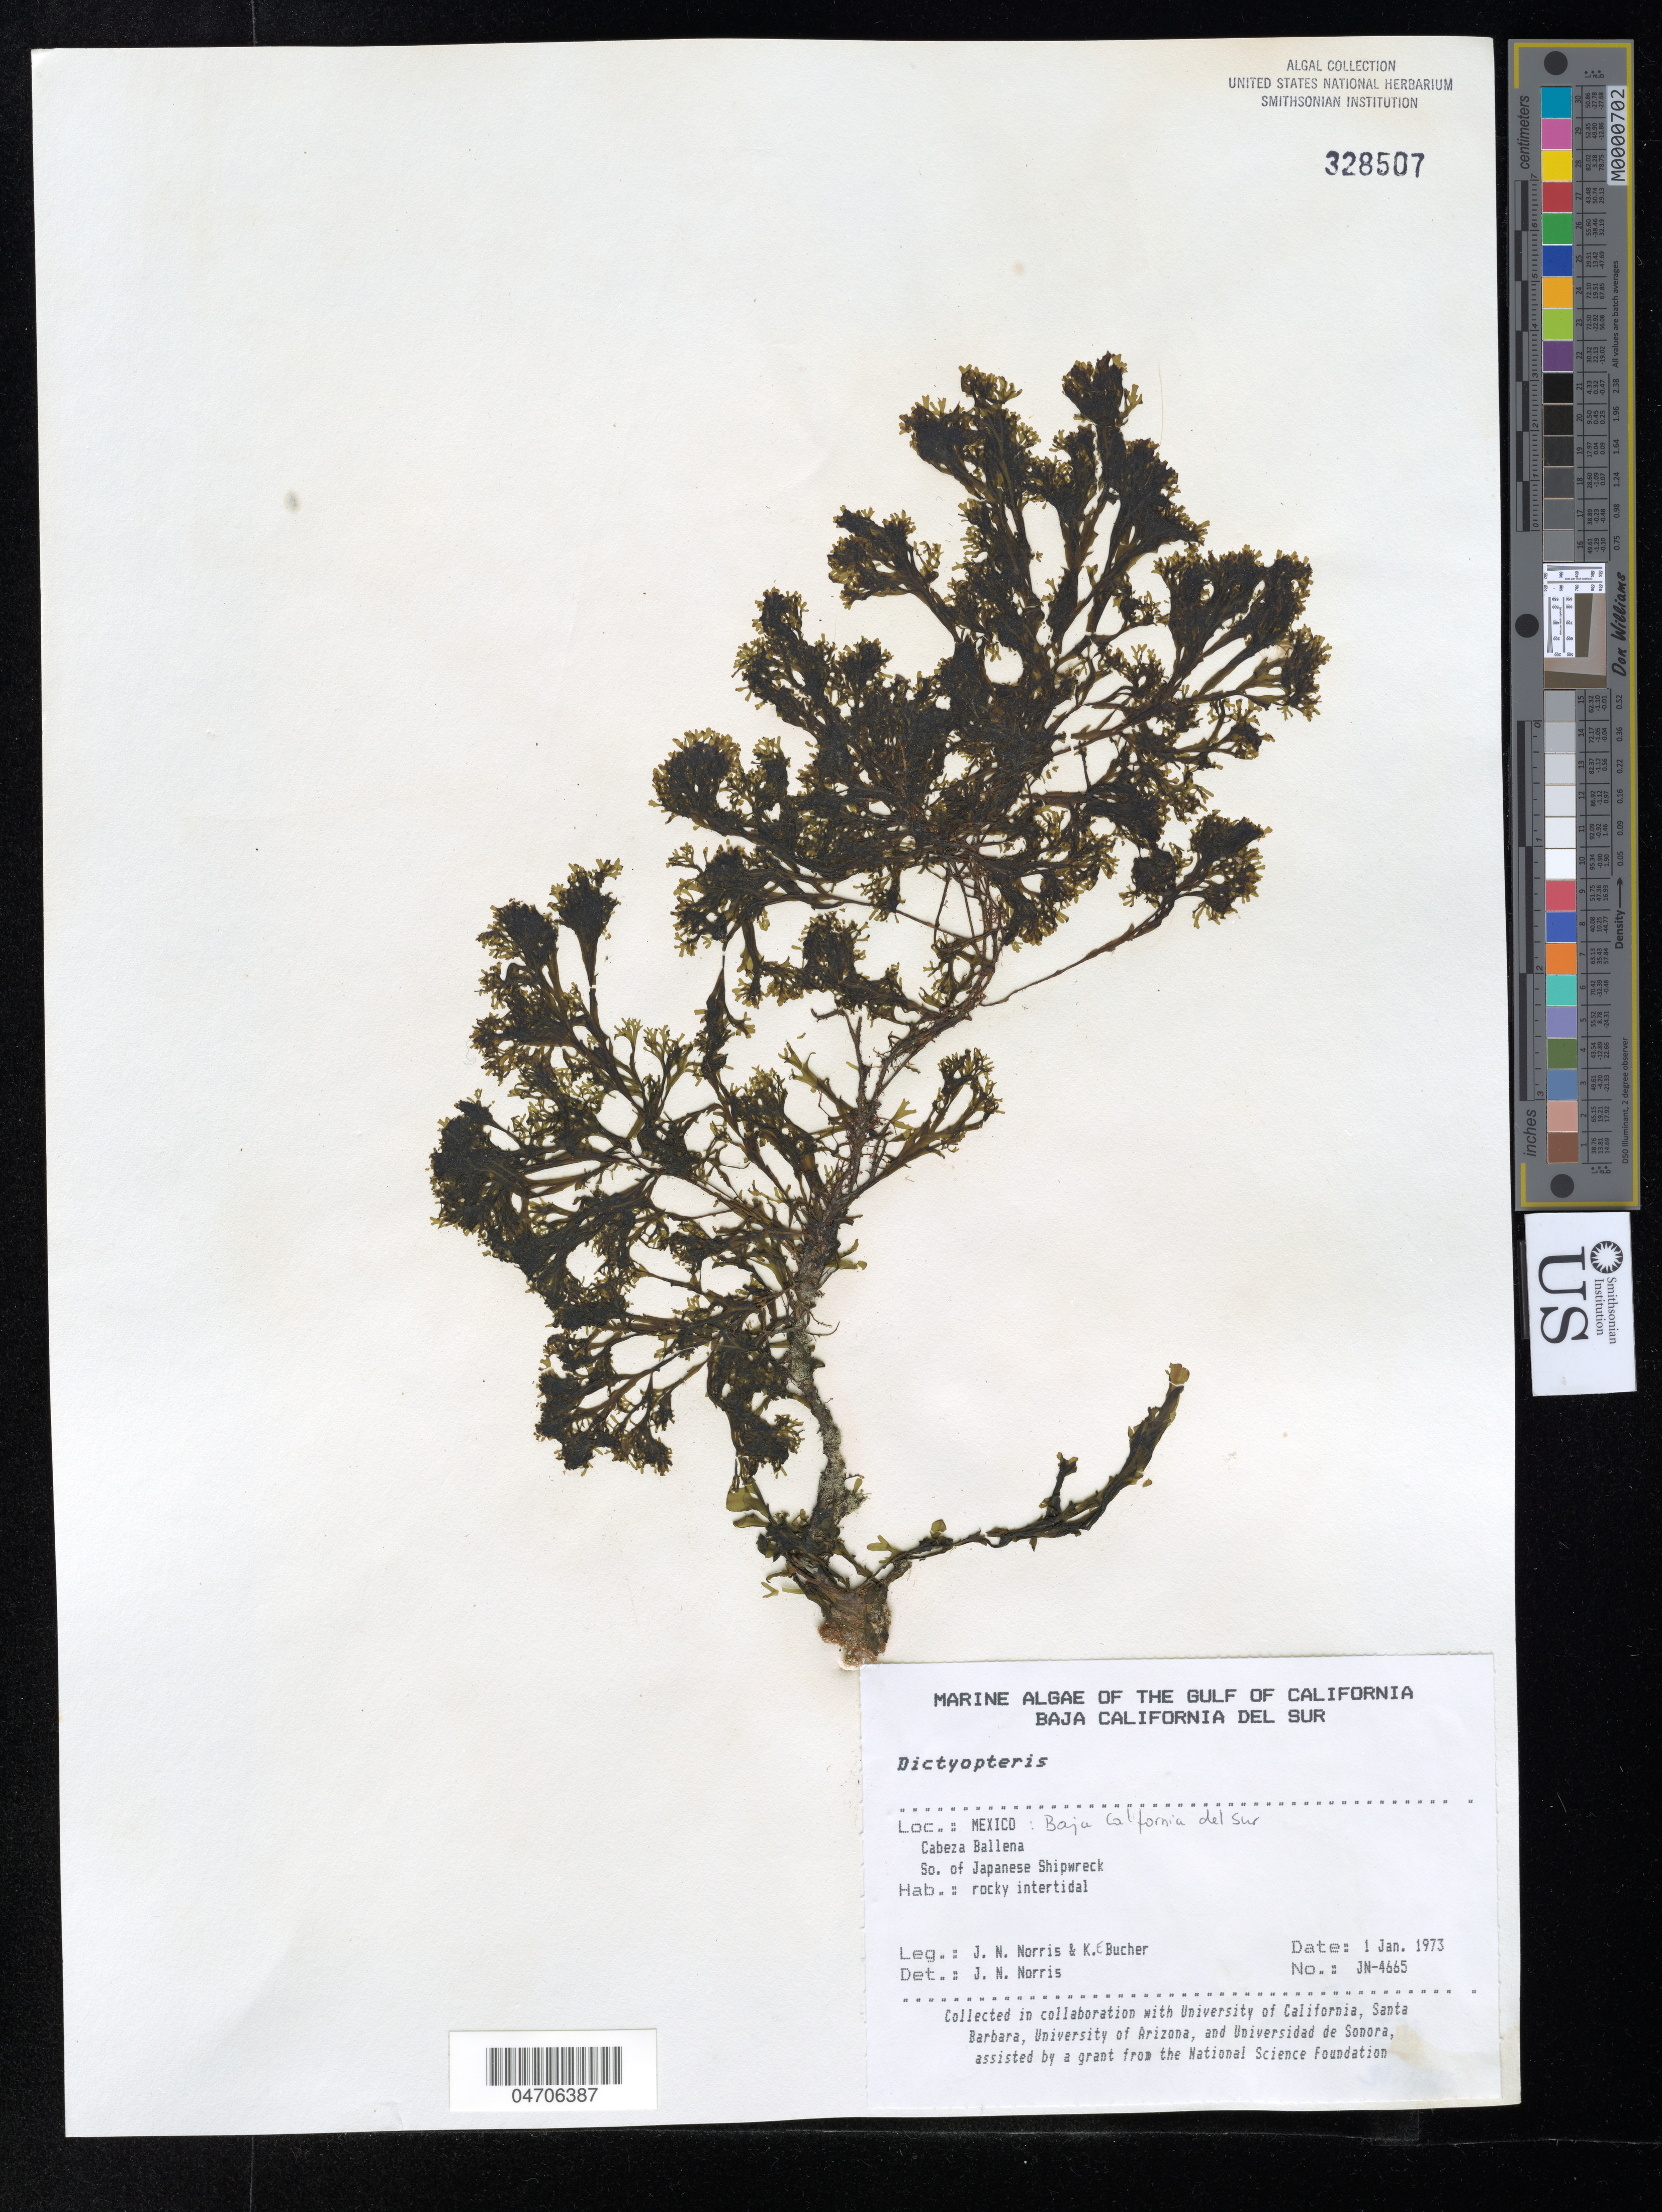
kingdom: Chromista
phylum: Ochrophyta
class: Phaeophyceae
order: Dictyotales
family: Dictyotaceae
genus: Dictyopteris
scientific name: Dictyopteris sp.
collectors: J. Norris & K. E. Bucher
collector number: JN-4665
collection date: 1973-01-01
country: Mexico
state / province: Baja California Sur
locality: The Gulf of California. Cabeza Ballena. So. of Japanese Shipwreck.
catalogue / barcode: US 328507